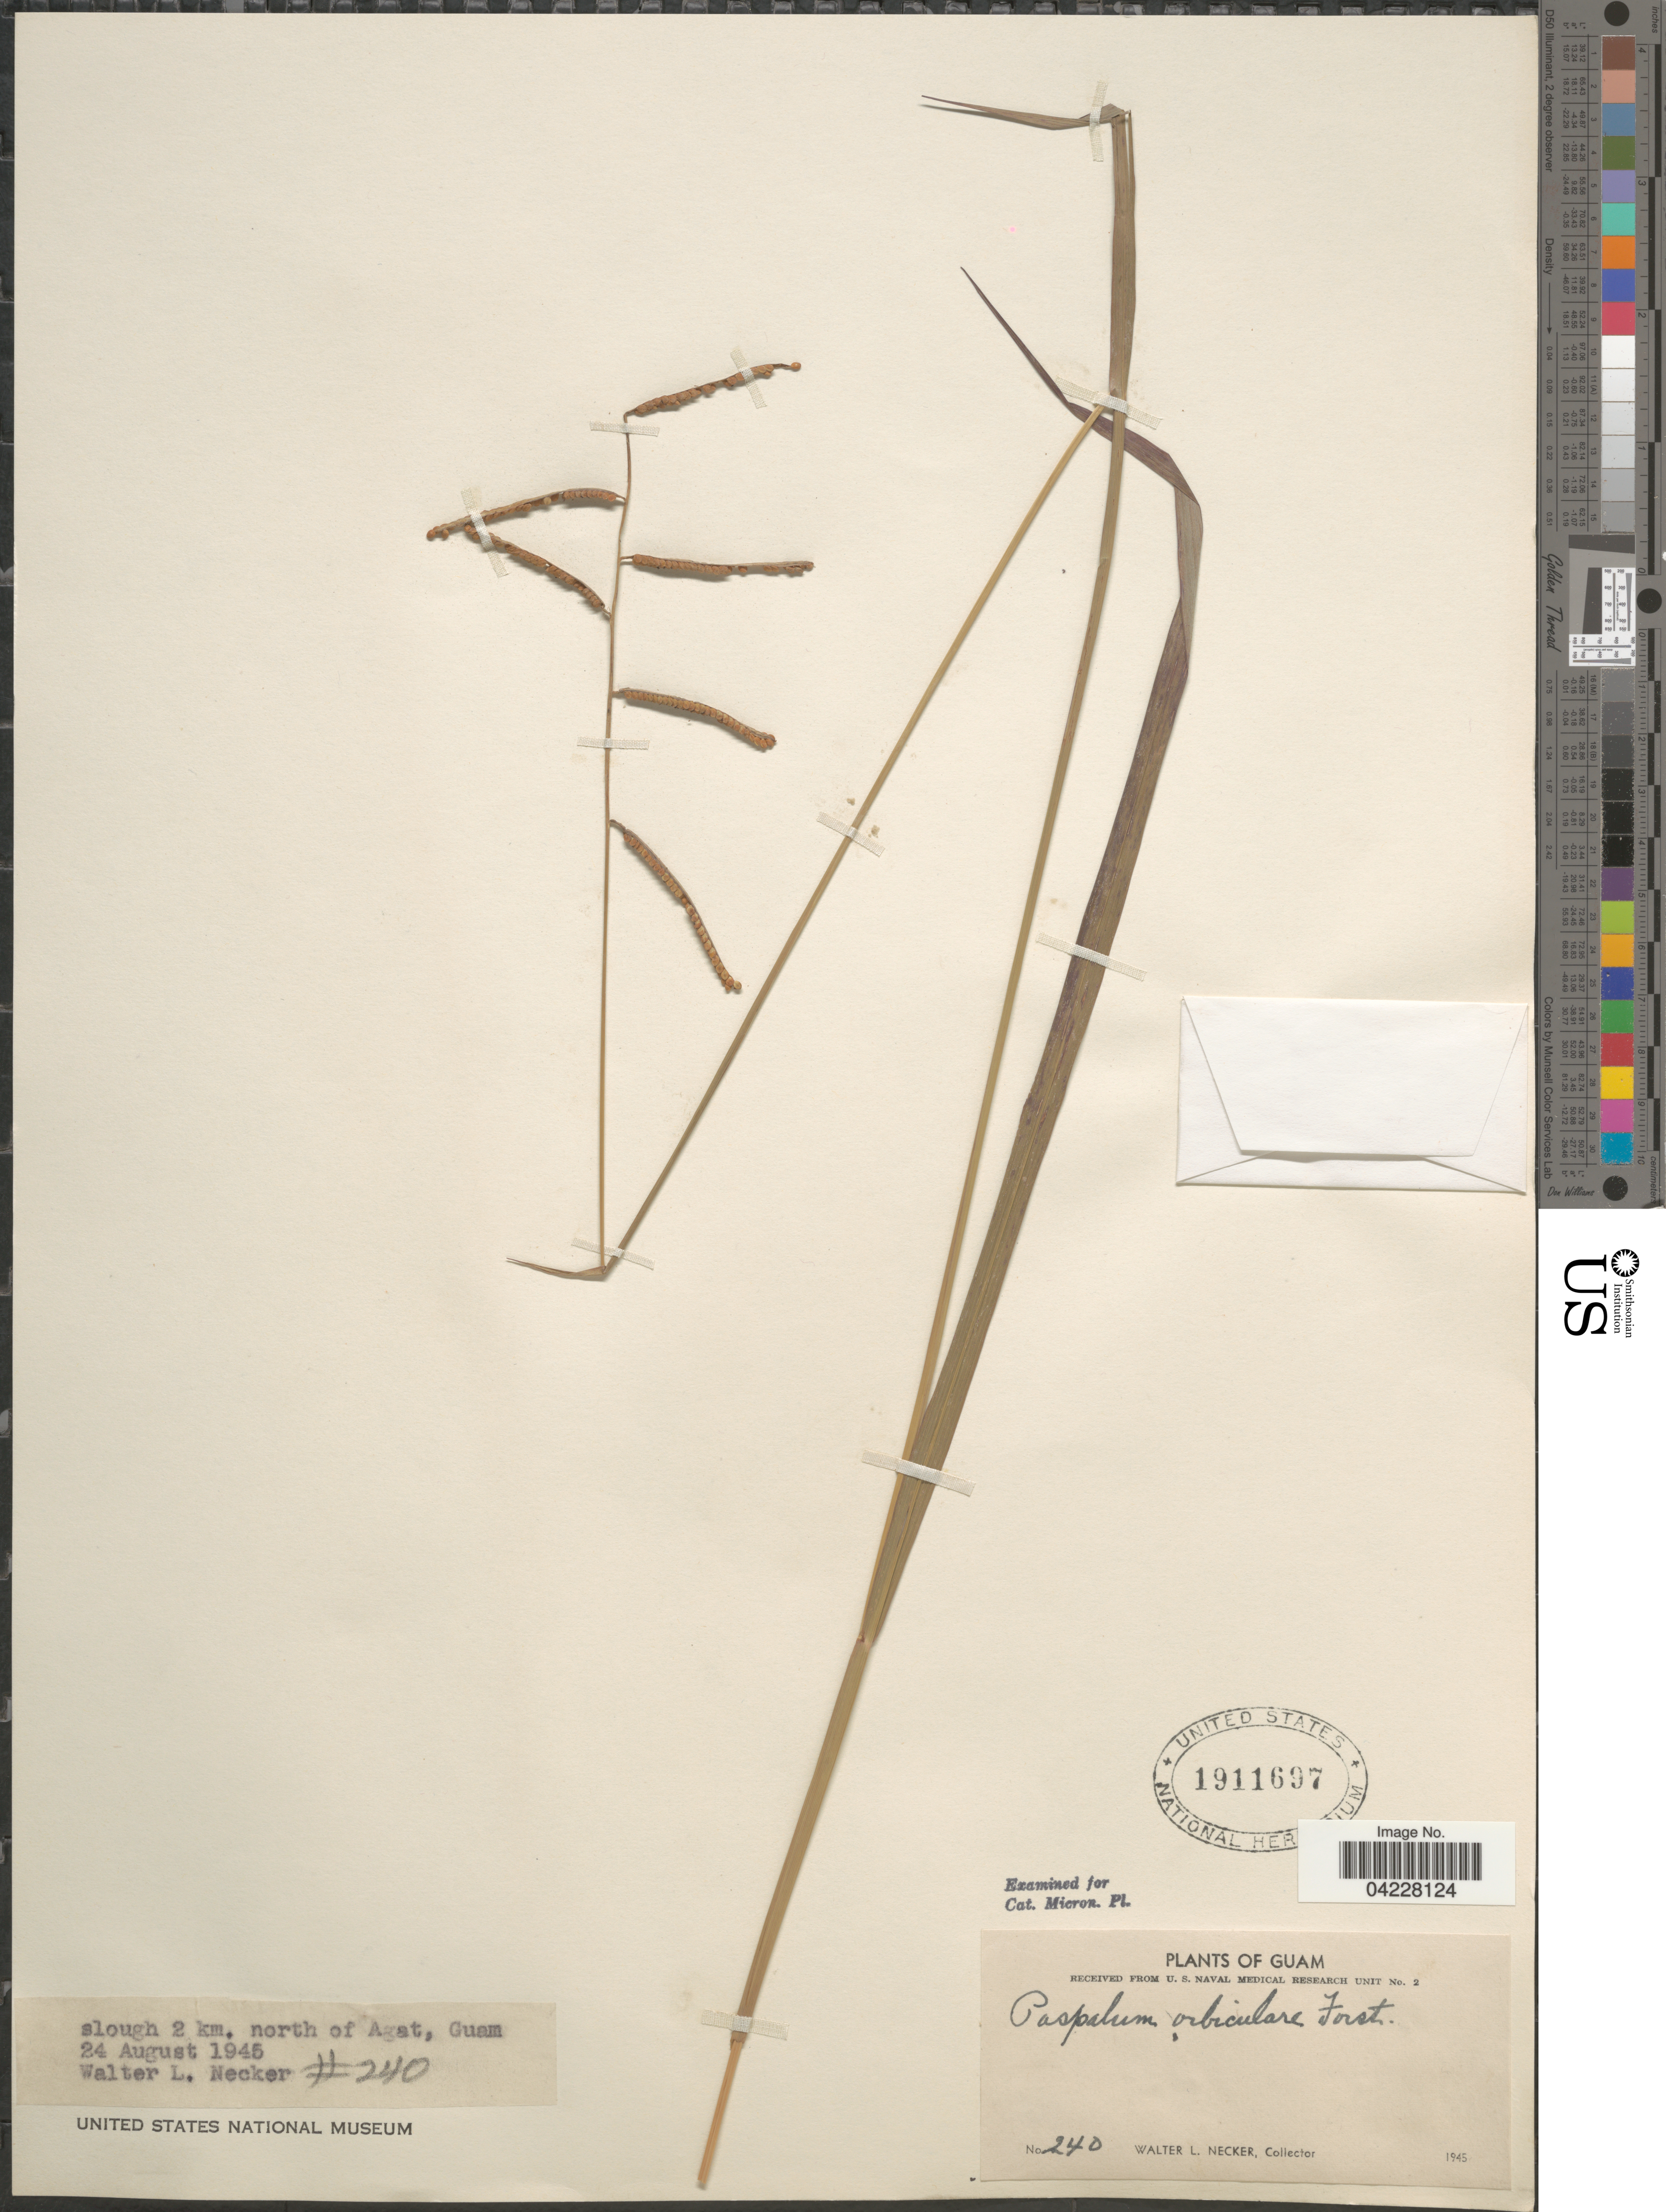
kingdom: Plantae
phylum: Tracheophyta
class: Liliopsida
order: Poales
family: Poaceae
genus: Paspalum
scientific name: Paspalum orbiculare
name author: G. Forst.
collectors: W. L. Necker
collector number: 240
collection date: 1945-08-24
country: Guam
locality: Slough 2 km. north of Agat.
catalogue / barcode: US 1911697